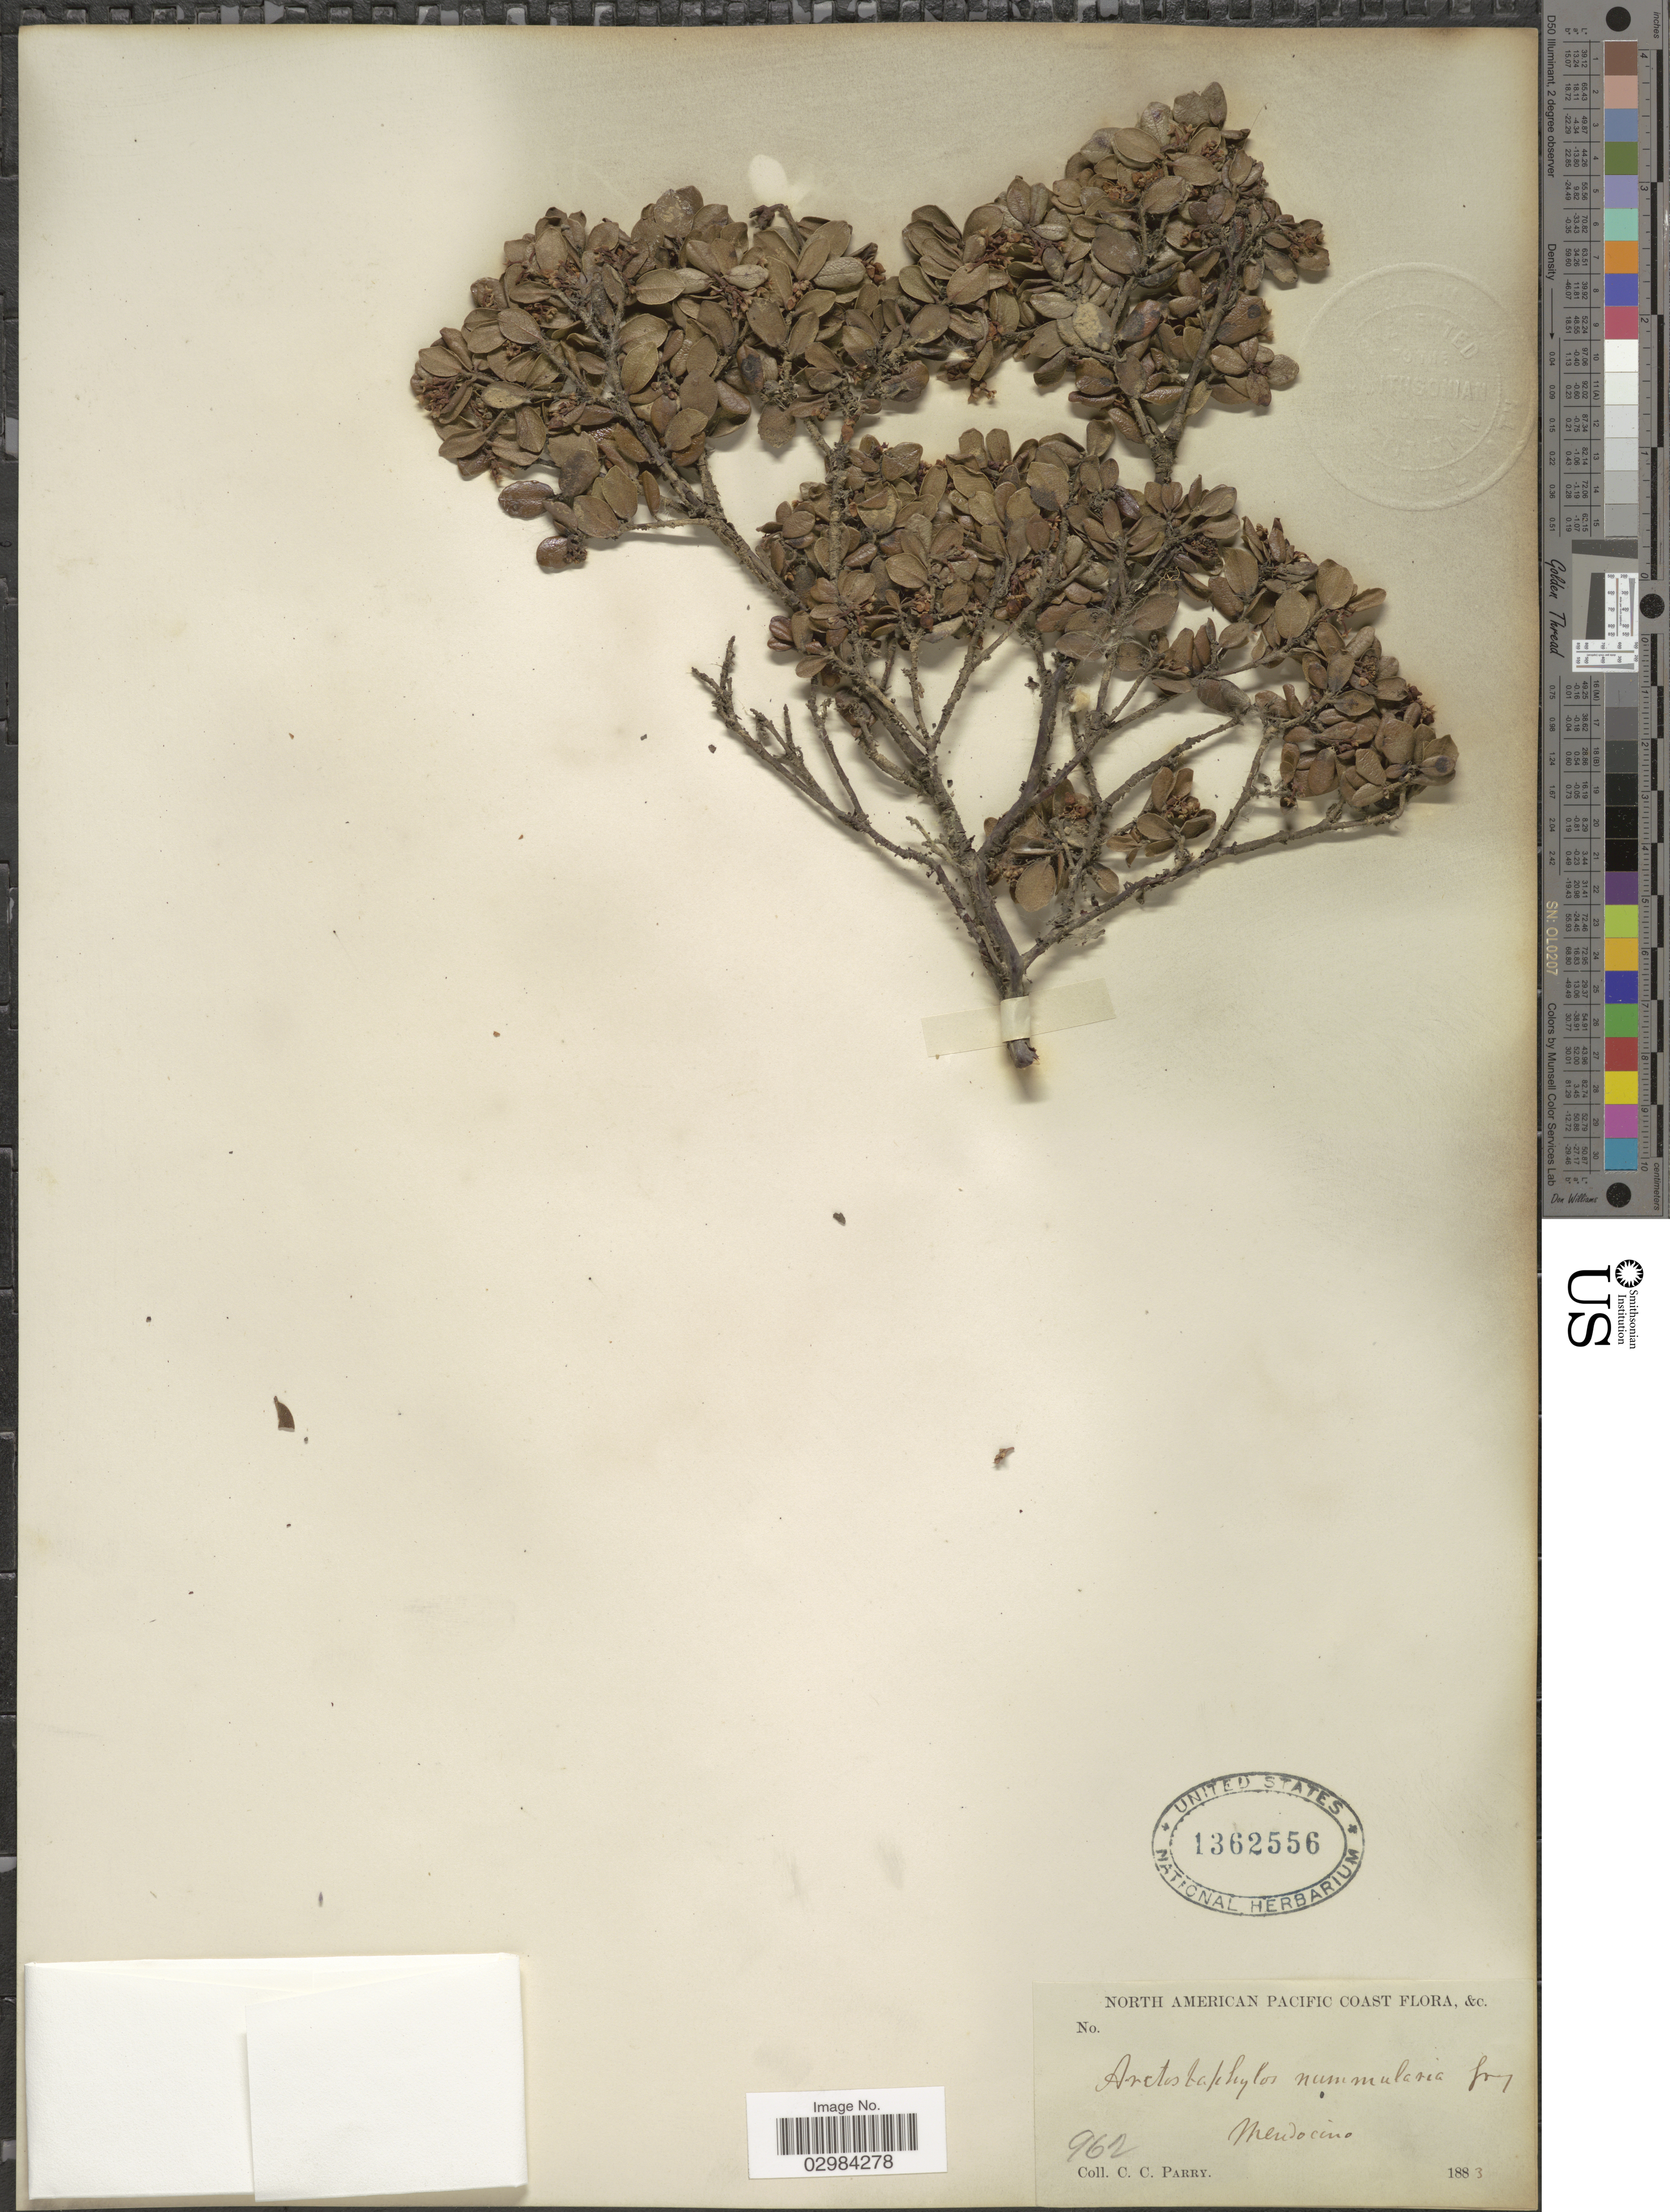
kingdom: Plantae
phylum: Tracheophyta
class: Magnoliopsida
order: Ericales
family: Ericaceae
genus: Arctostaphylos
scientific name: Arctostaphylos nummularia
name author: A. Gray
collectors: C. C. Parry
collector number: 962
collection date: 1883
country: United States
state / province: California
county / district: Mendocino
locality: Pacific Coast, Mendocino.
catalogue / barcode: US 1362556